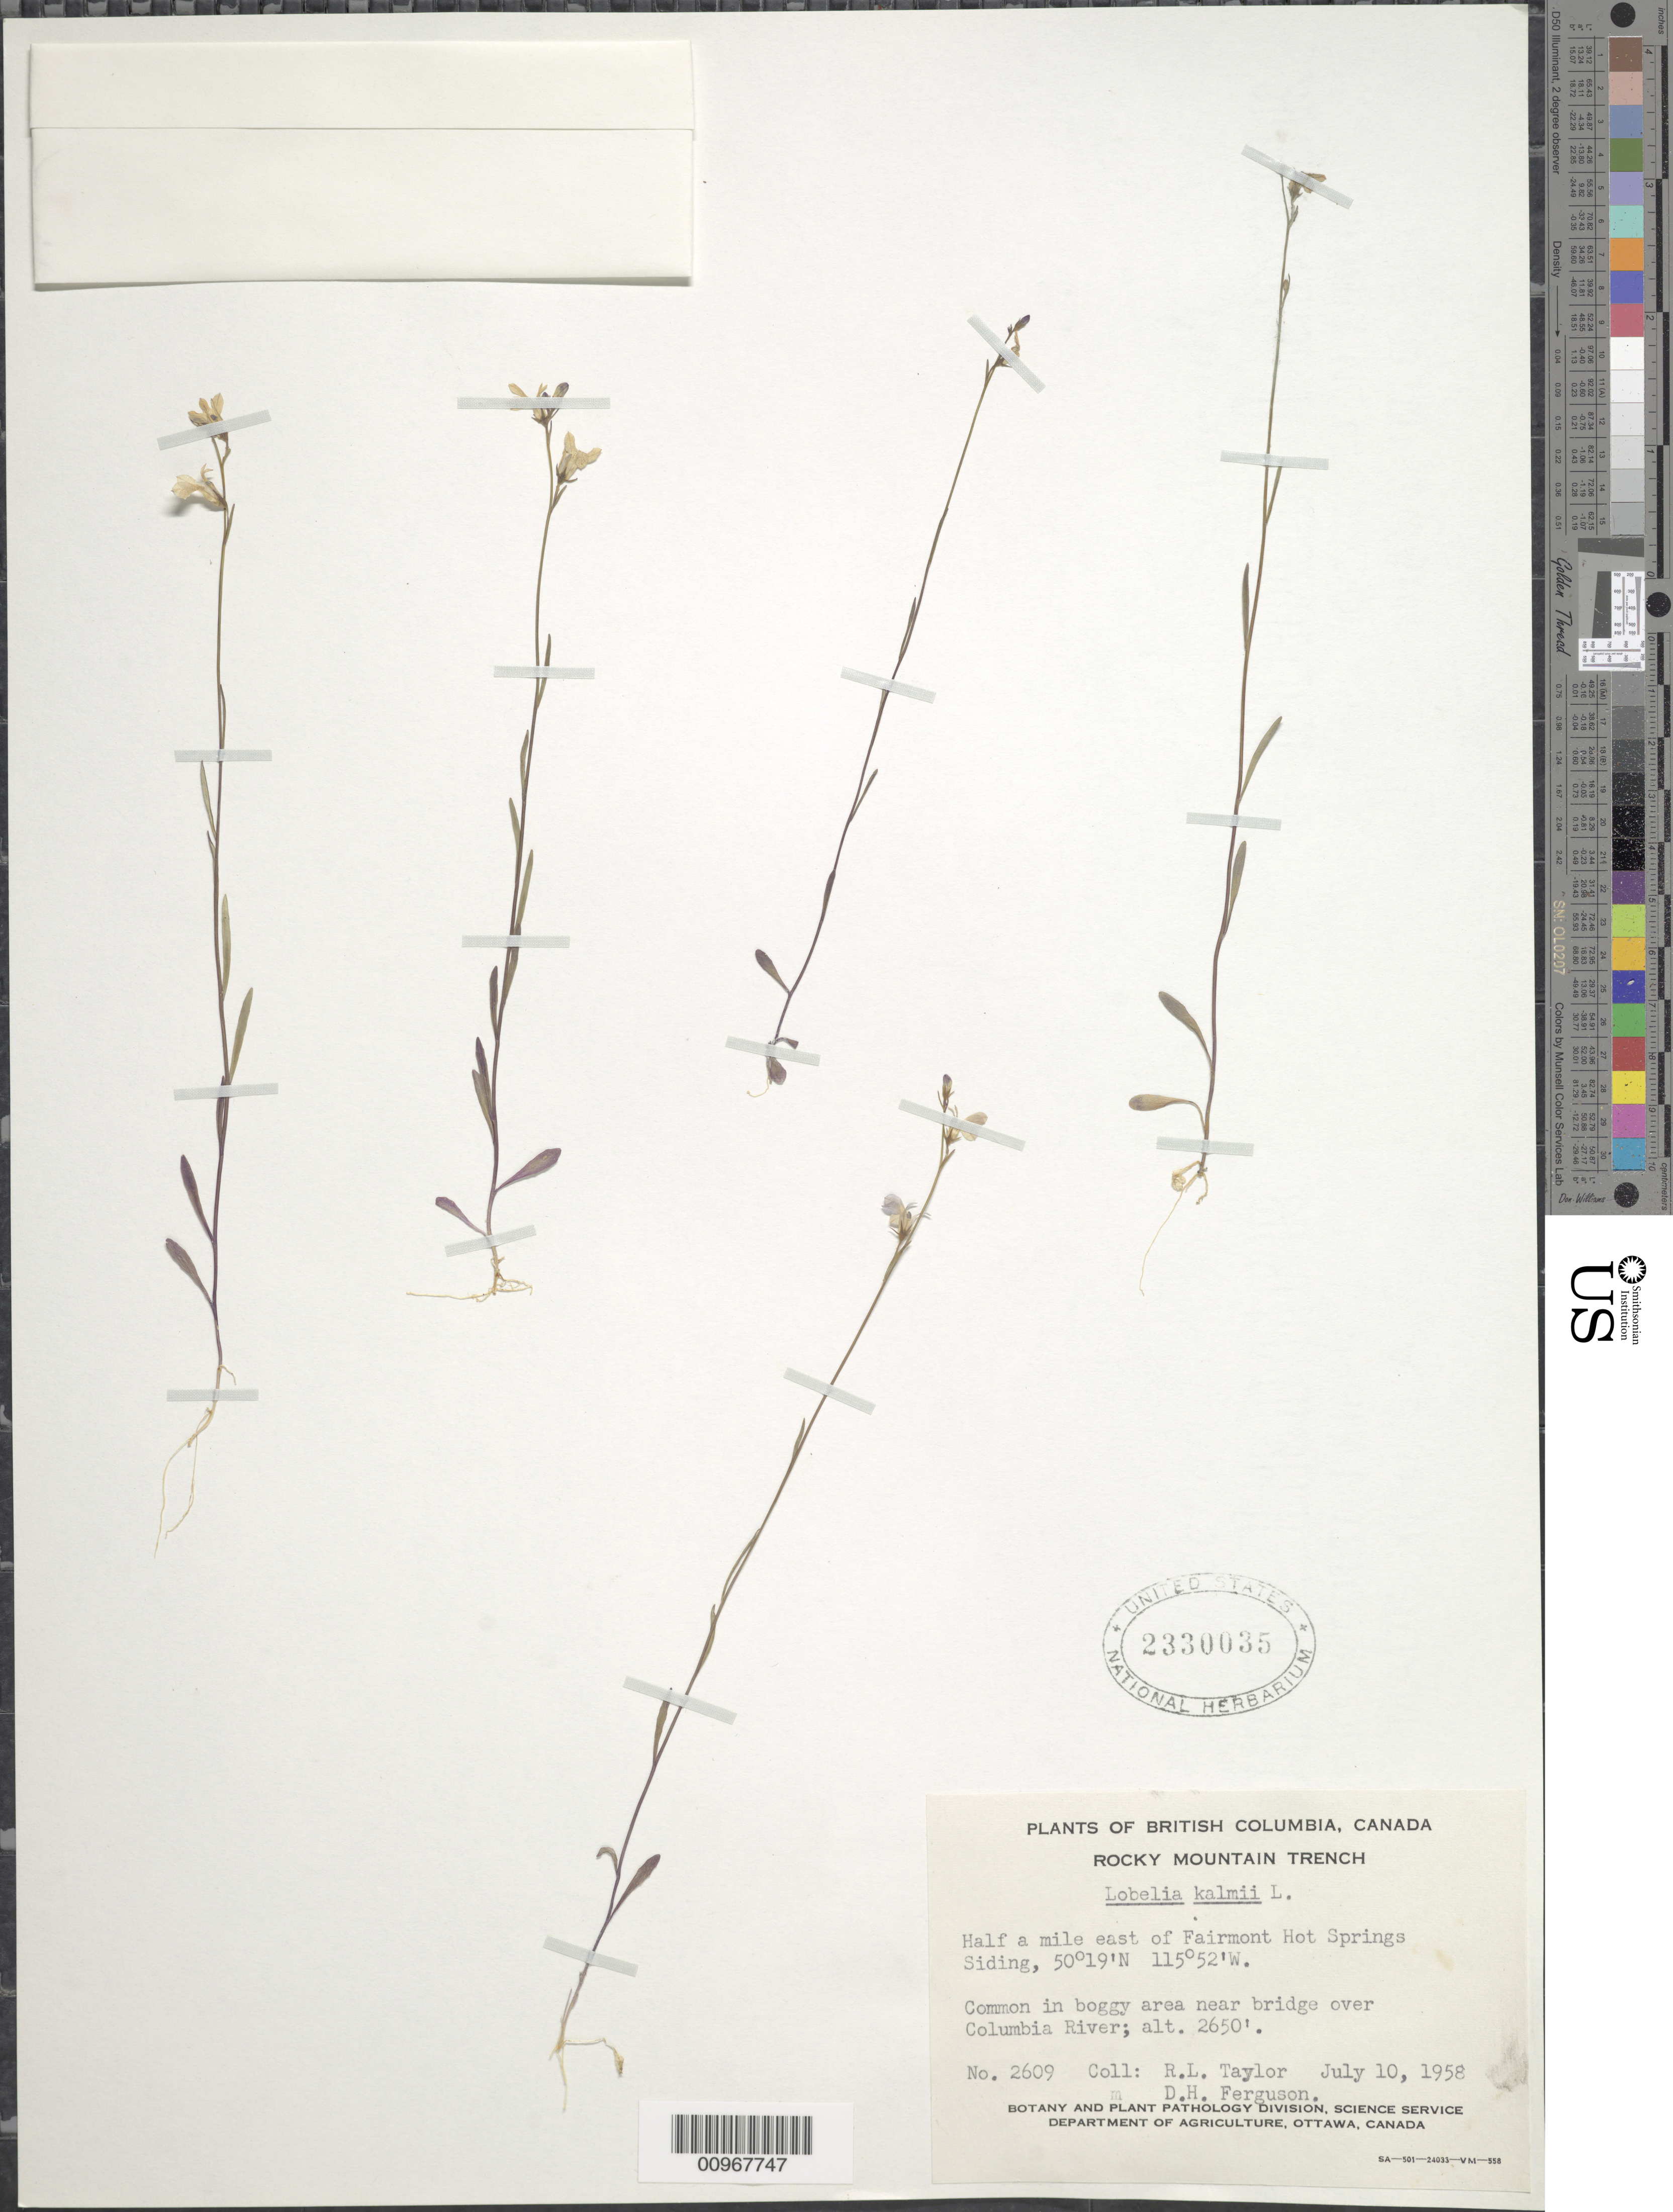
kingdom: Plantae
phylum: Tracheophyta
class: Magnoliopsida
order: Asterales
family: Campanulaceae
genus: Lobelia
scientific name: Lobelia kalmii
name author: L.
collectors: R. L. Taylor & D. Ferguson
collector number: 2609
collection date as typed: Jul 10, 1958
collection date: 1958-07-10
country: Canada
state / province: British Columbia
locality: Half a mile east of Fairmont Hot Springs Siding, near Columbia River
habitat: common in boggy area near bridge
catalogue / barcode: US 2330035